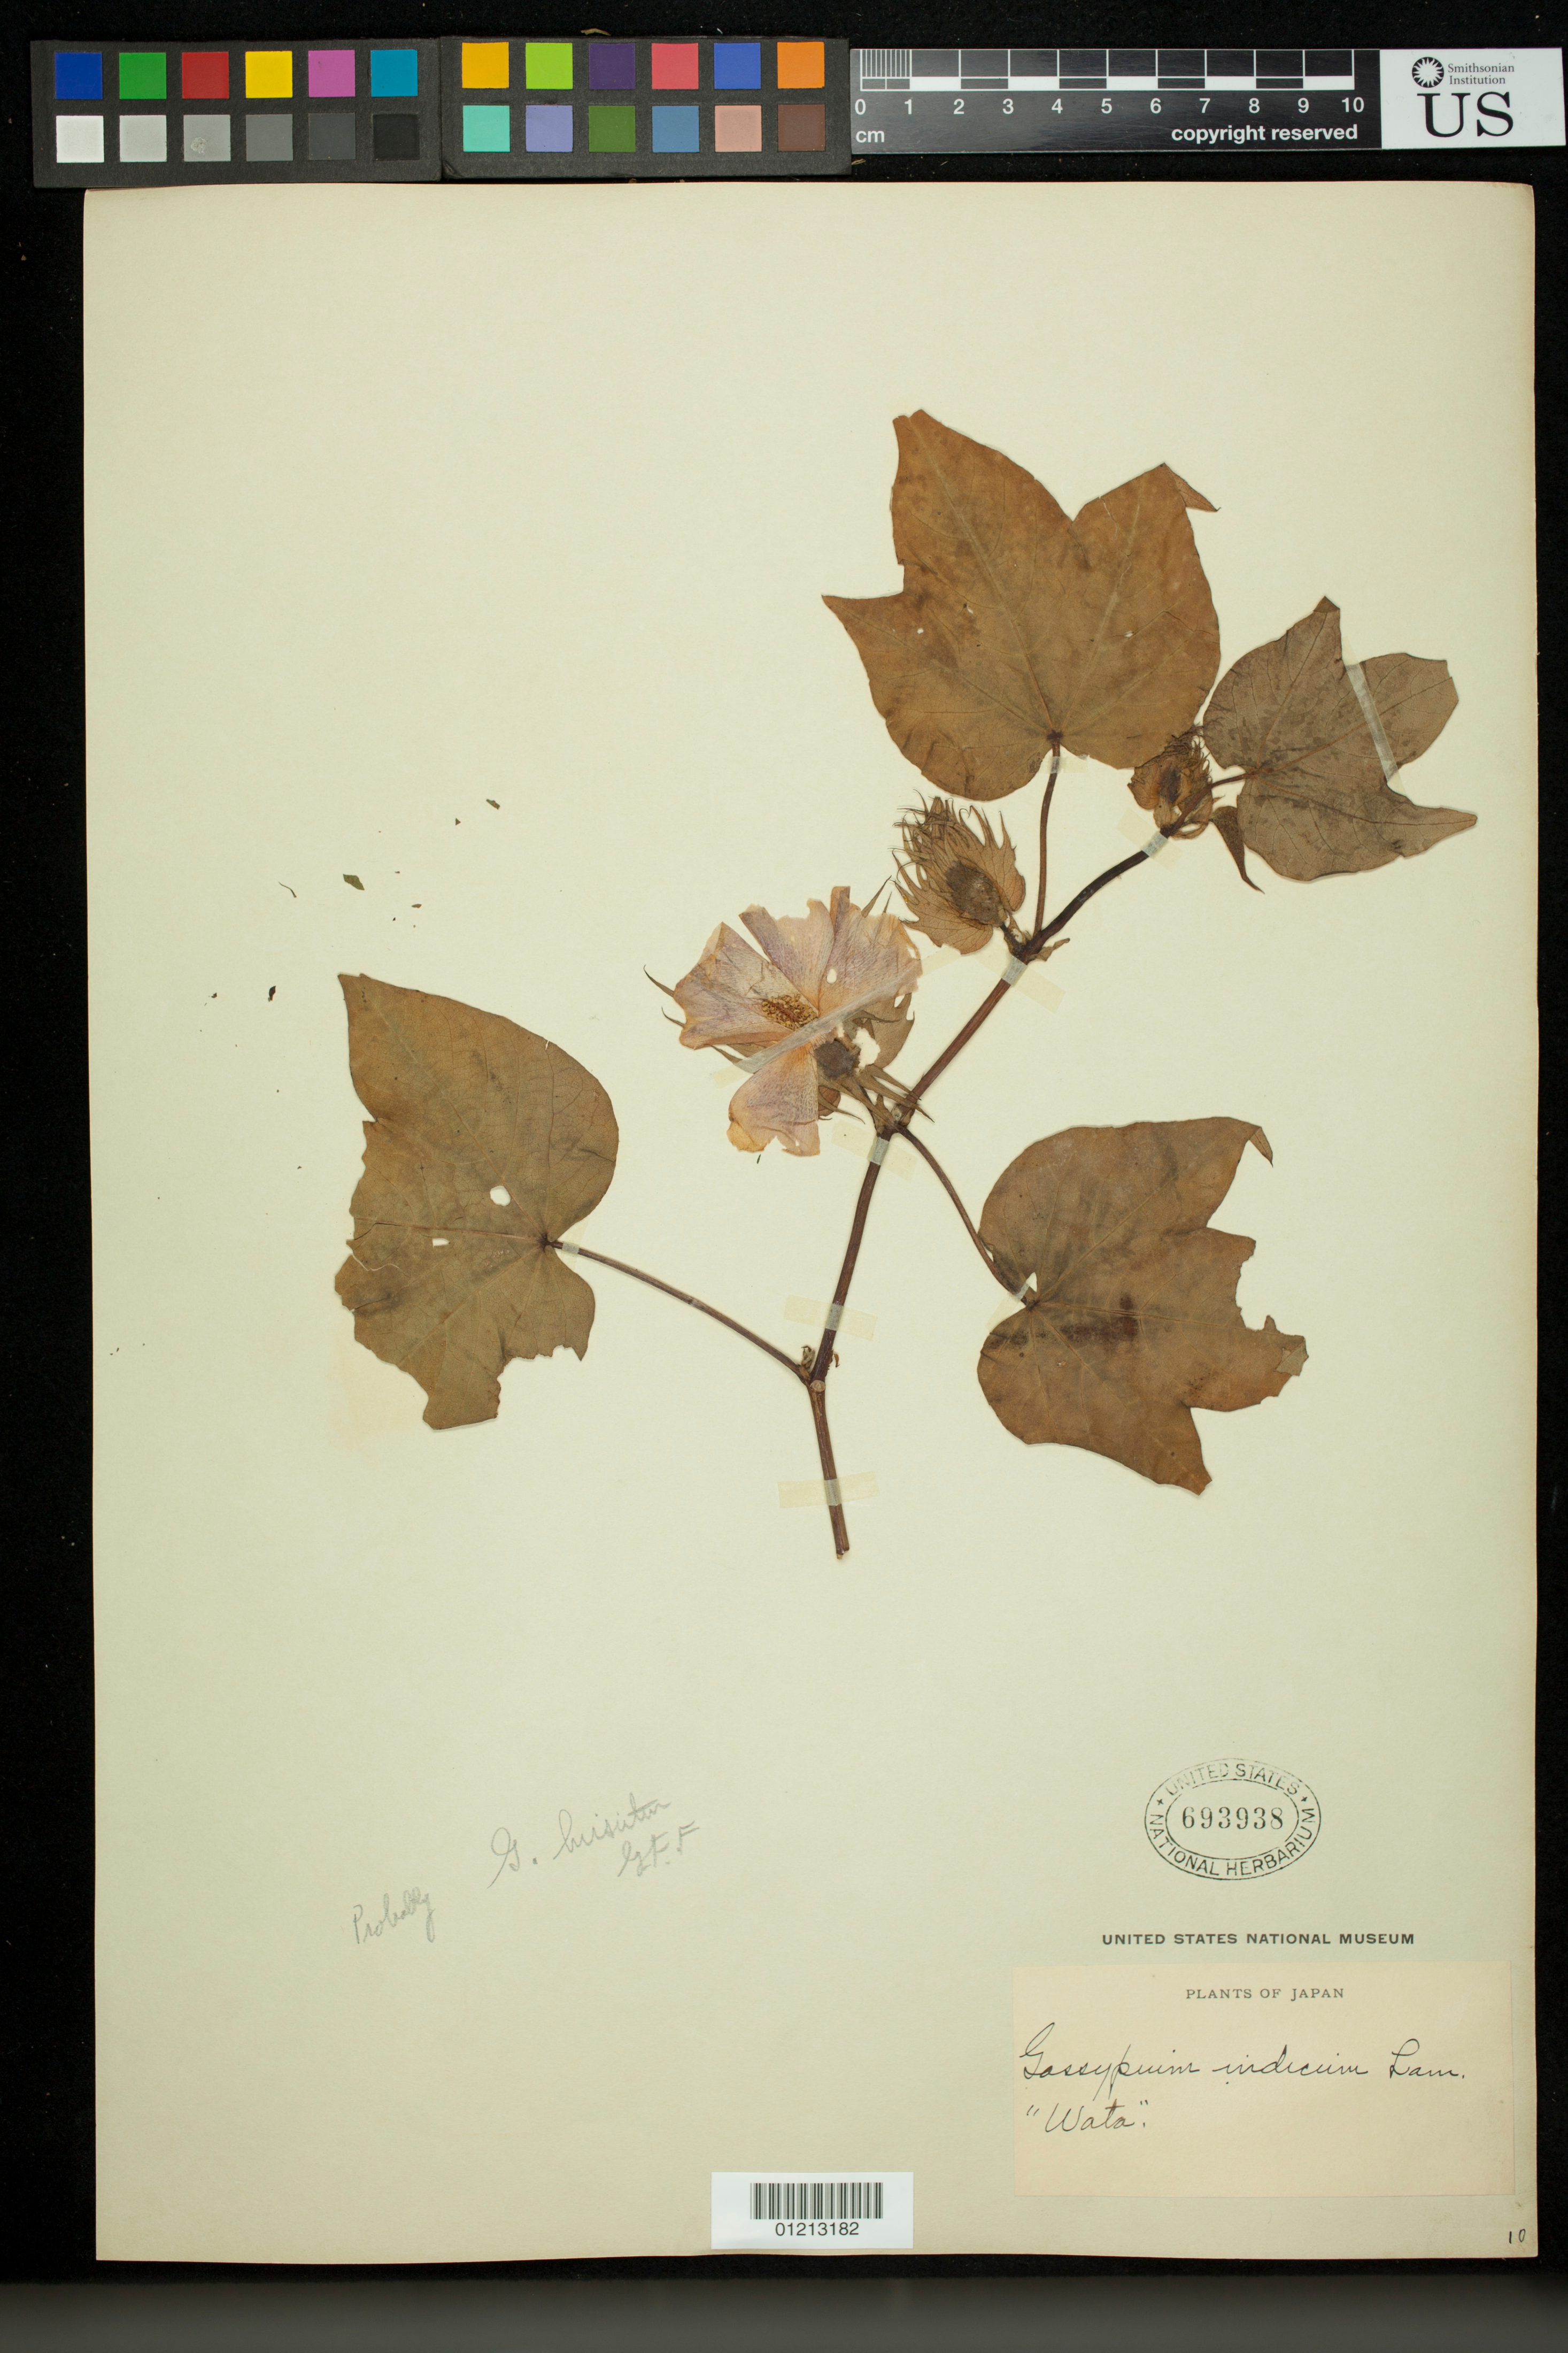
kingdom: Plantae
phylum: Tracheophyta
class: Magnoliopsida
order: Malvales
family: Malvaceae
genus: Gossypium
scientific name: Gossypium hirsutum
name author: L.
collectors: G. Freeman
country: Japan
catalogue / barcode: US 693938